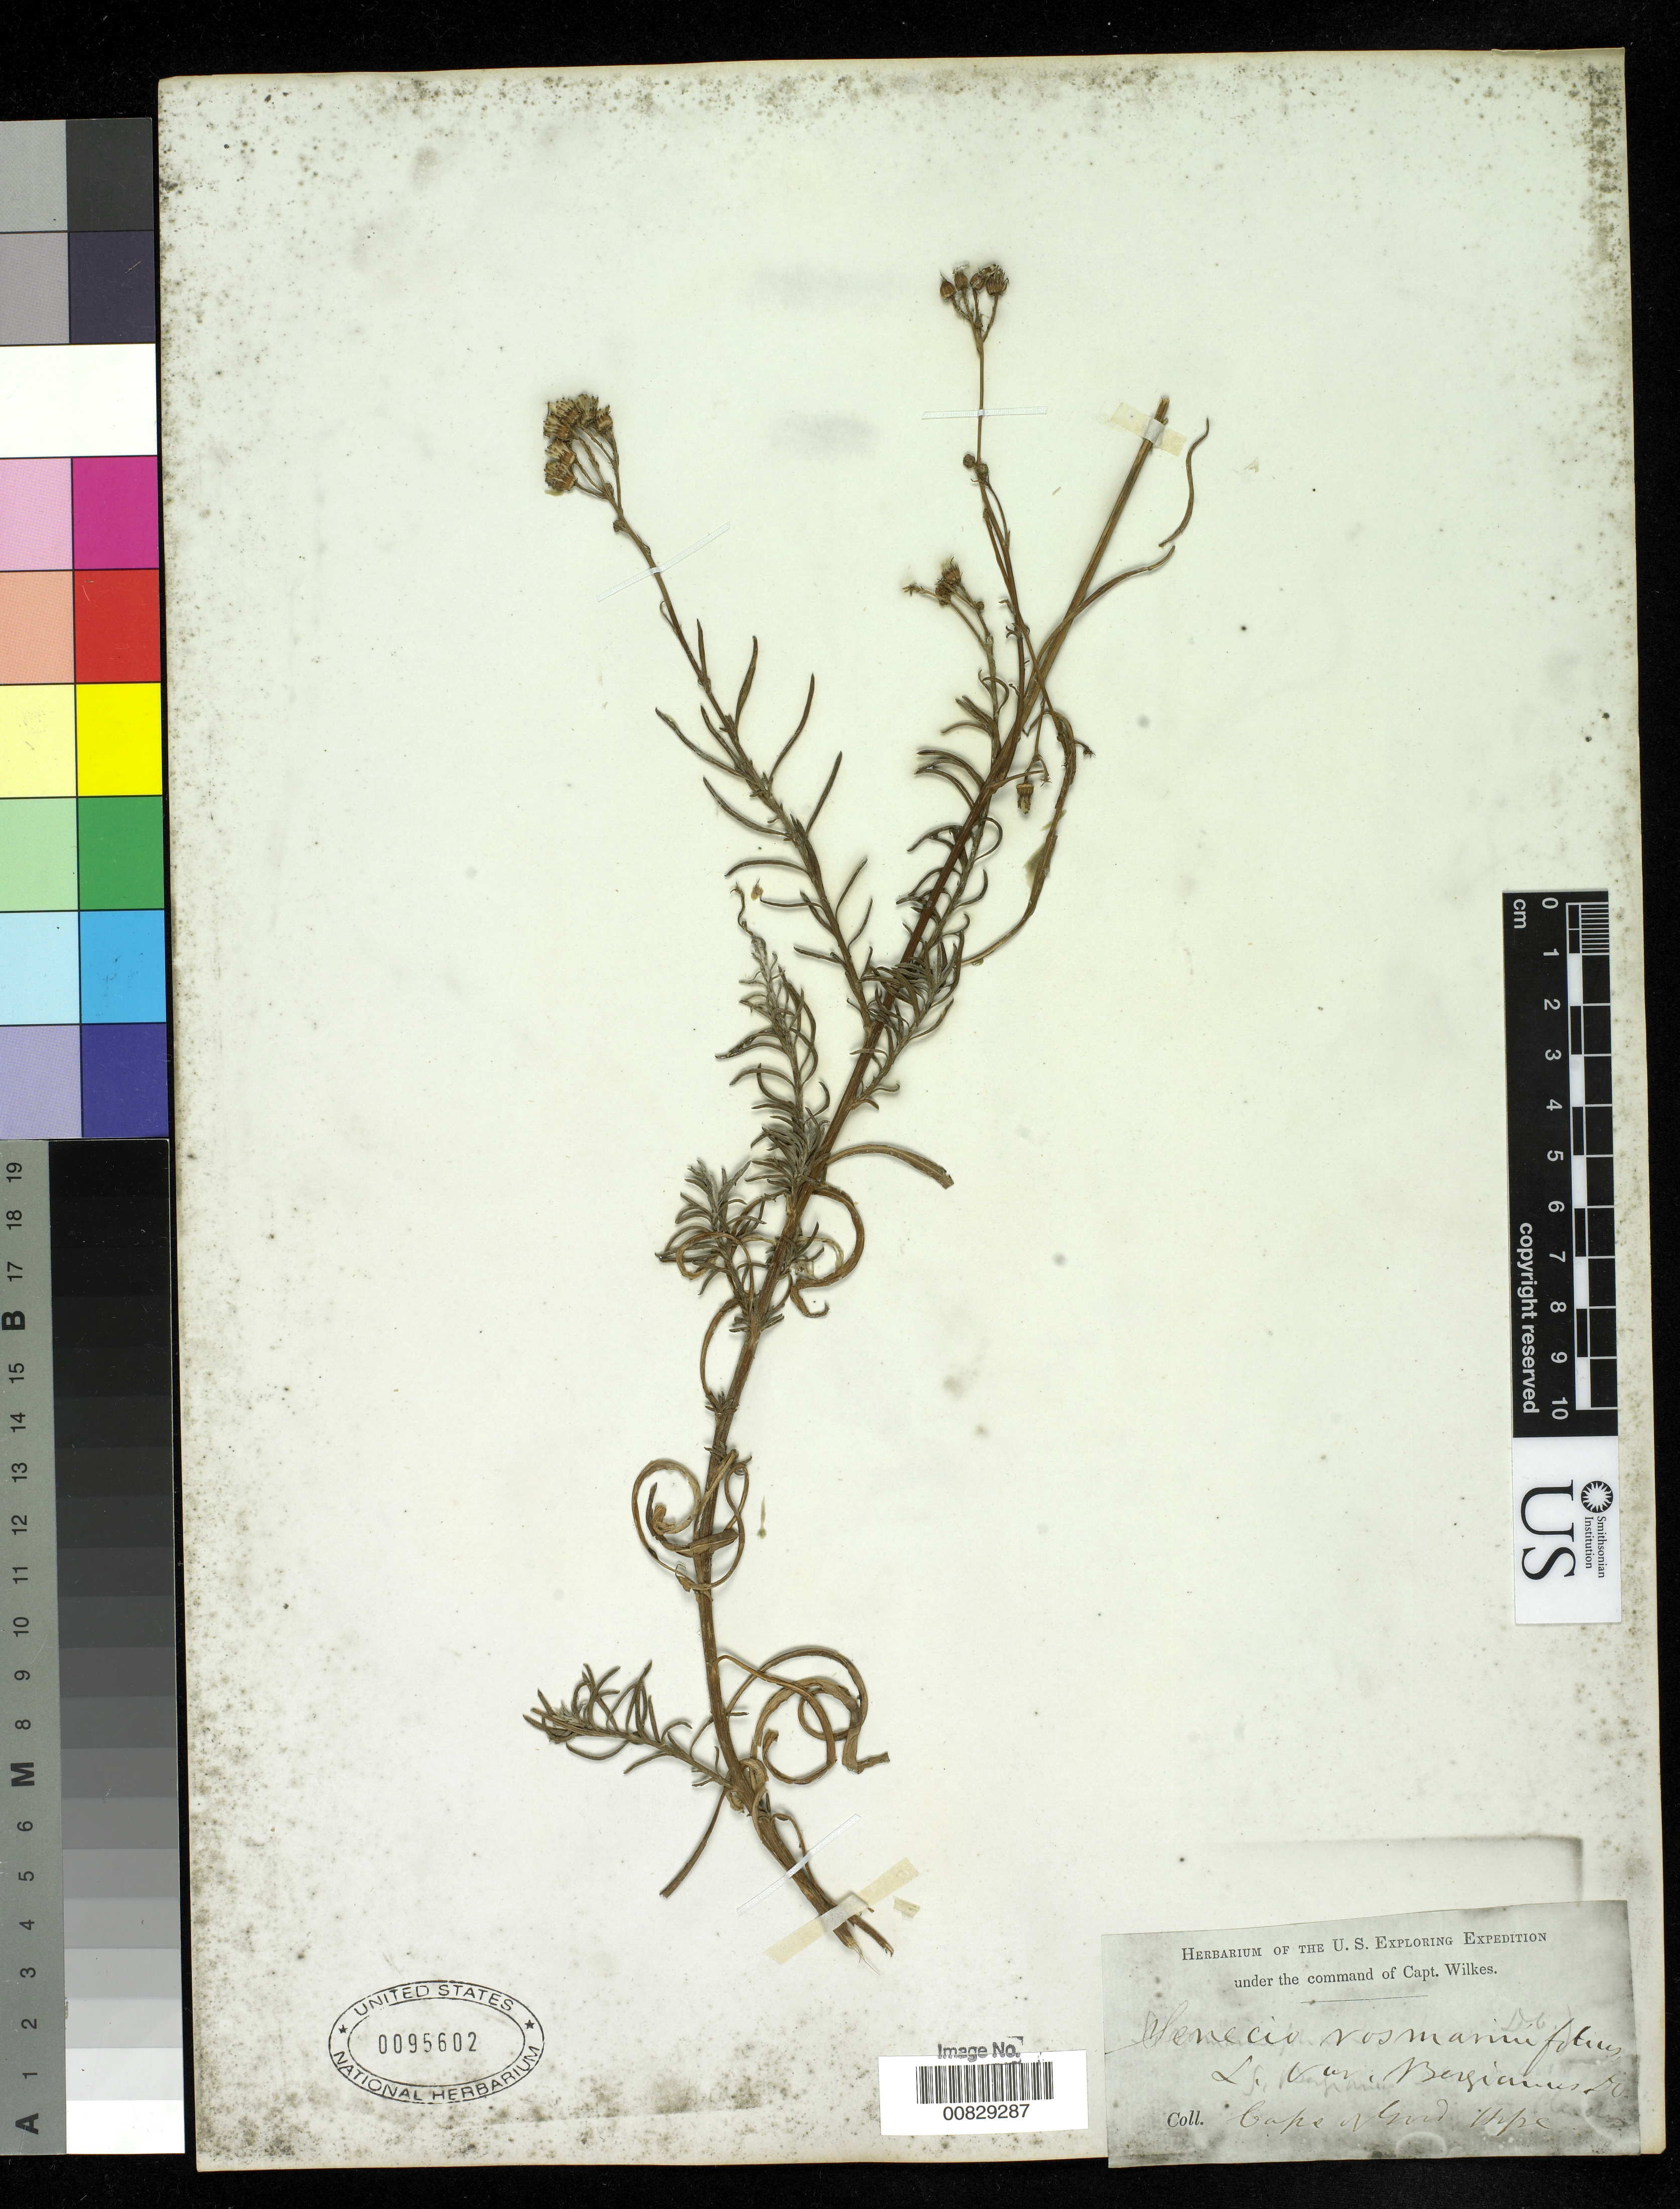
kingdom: Plantae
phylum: Tracheophyta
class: Magnoliopsida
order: Asterales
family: Asteraceae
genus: Senecio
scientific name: Senecio rosmarinifolius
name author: L. f.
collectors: Wilkes Explor. Exped.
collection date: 1838/1842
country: South Africa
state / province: Western Cape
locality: Cape of Good Hope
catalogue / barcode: US 95602